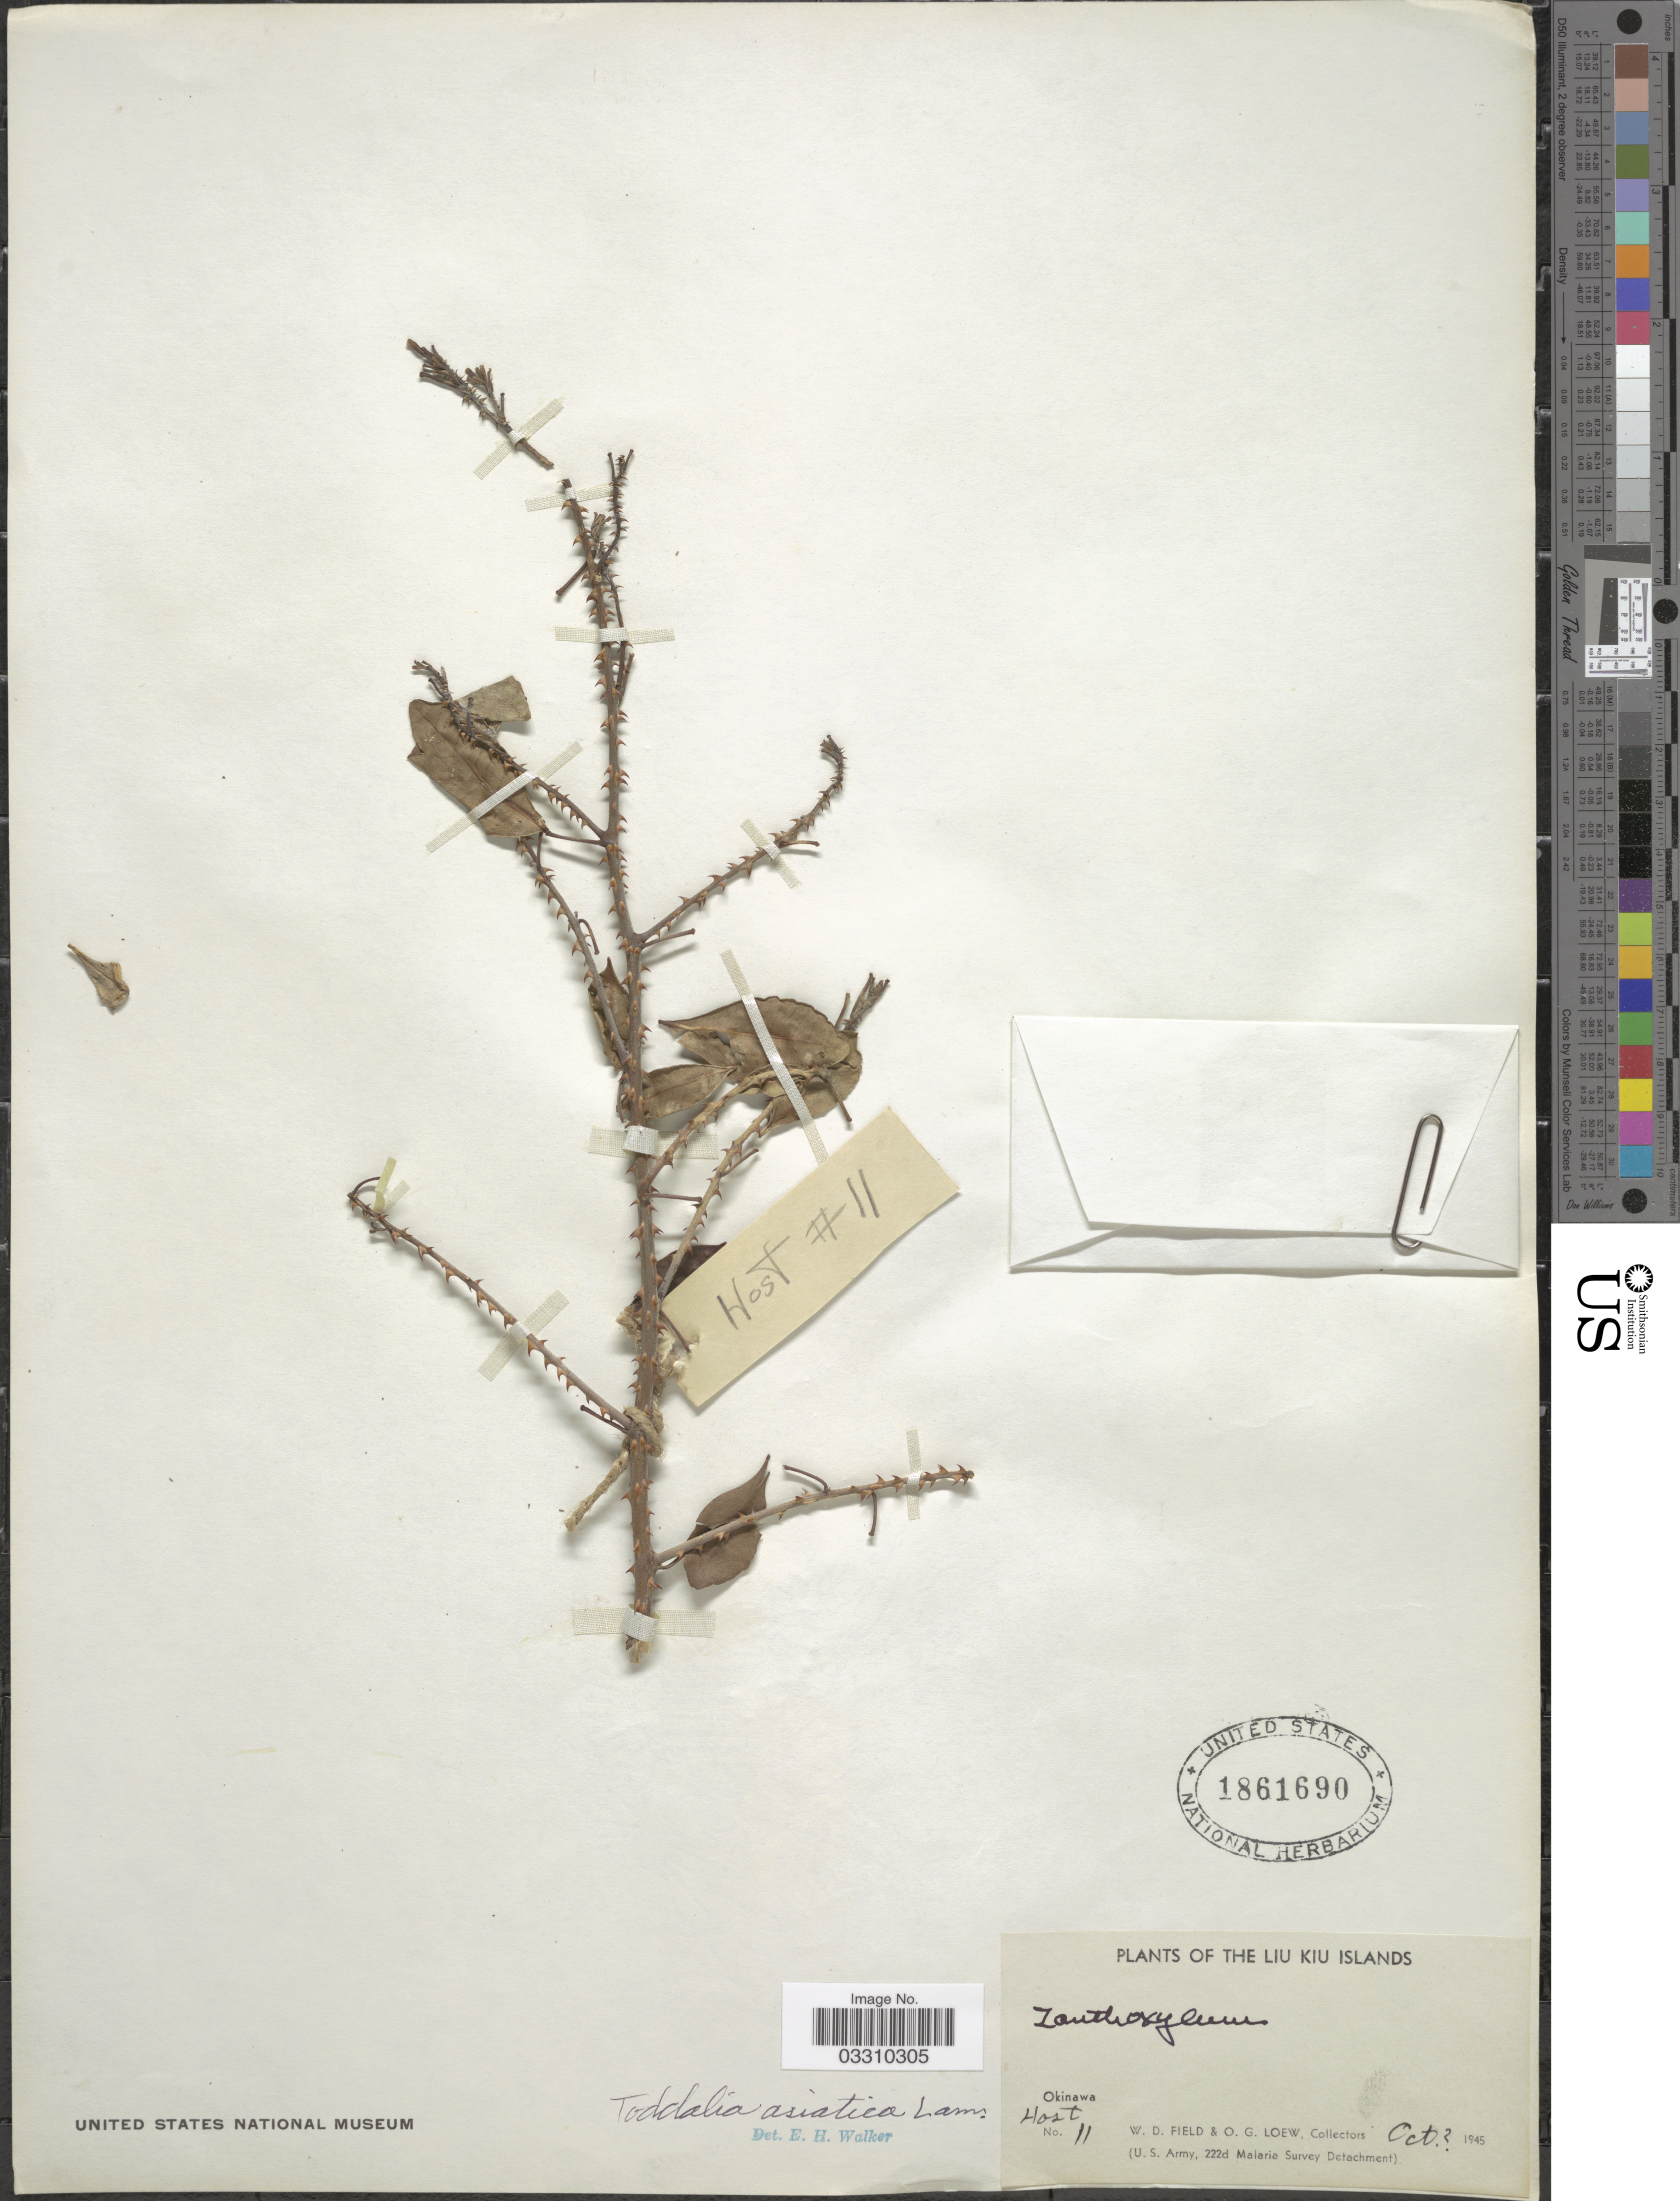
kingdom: Plantae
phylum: Tracheophyta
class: Magnoliopsida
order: Sapindales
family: Rutaceae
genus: Zanthoxylum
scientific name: Zanthoxylum asiaticum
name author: (L.) Appelhans et al.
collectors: W. D. Field & O. G. Loew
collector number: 11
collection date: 1945-10-02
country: Japan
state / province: Okinawa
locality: The Liu Kiu Islands.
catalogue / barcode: US 1861690